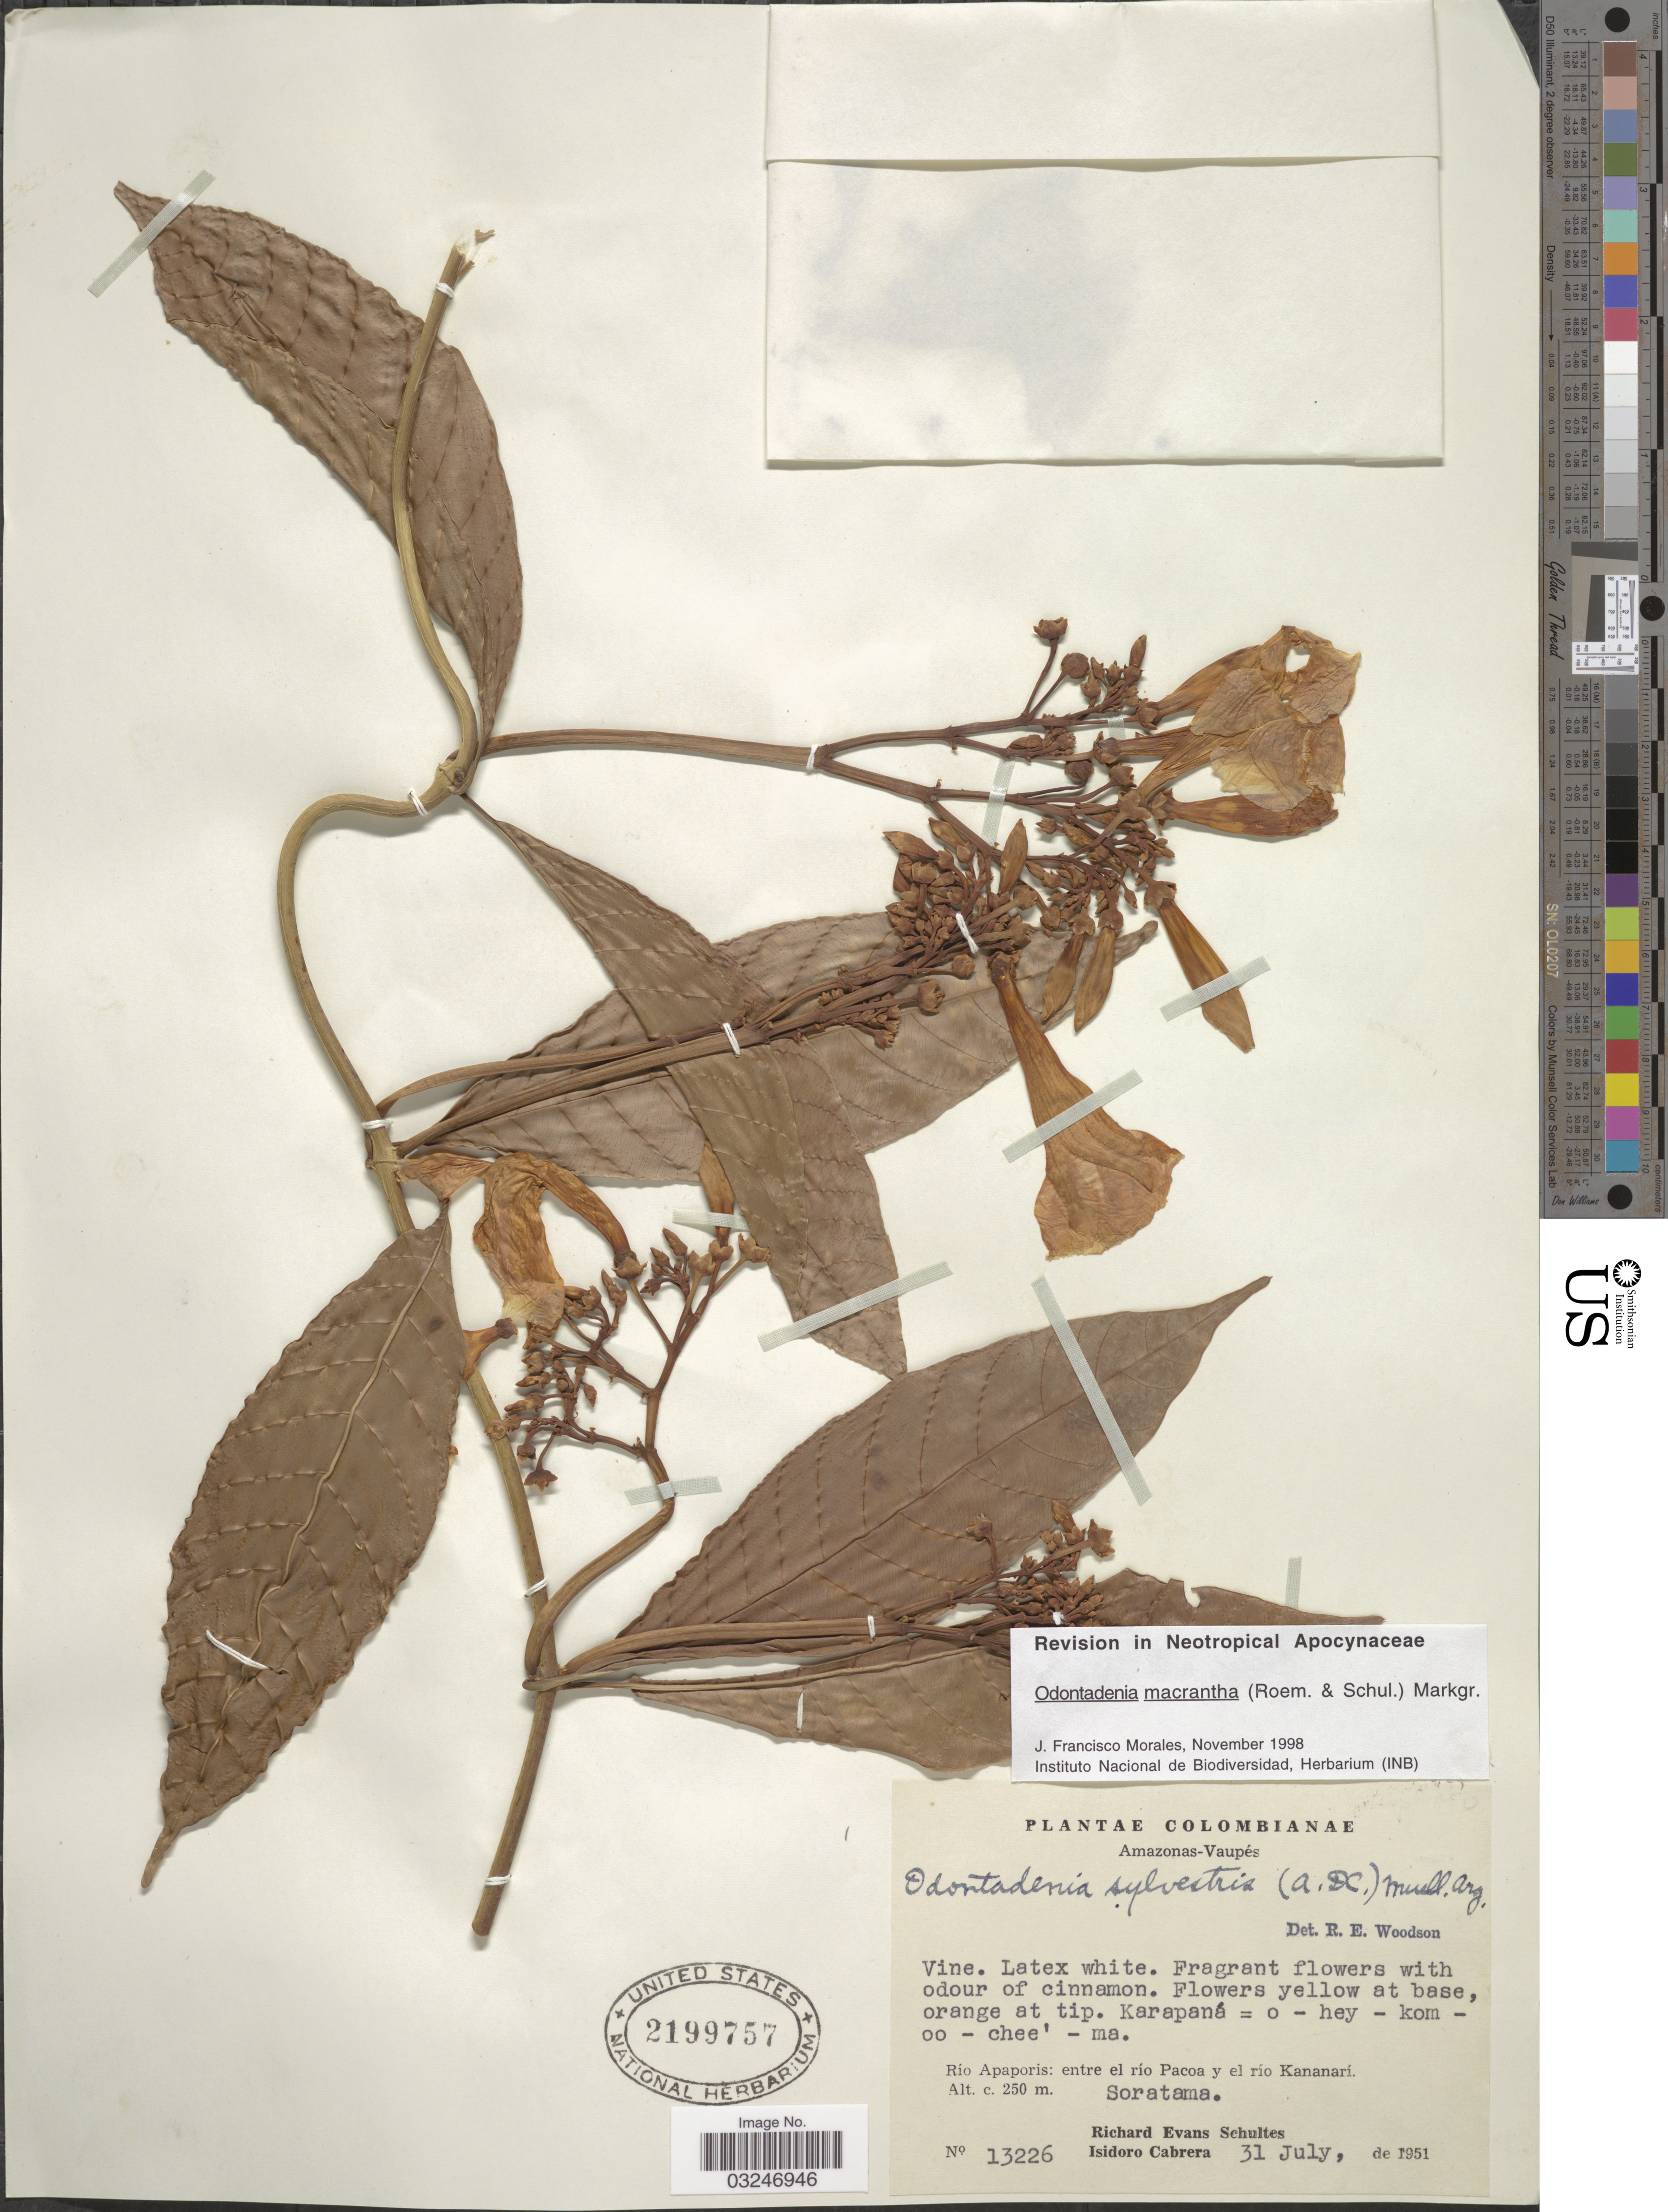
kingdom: Plantae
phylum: Tracheophyta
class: Magnoliopsida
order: Gentianales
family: Apocynaceae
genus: Odontadenia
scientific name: Odontadenia macrantha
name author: (Roem. & Schult.) Markgr.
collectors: R. E. Schultes & I. Cabrera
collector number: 13226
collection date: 1951-07-31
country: Colombia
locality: Amazonas-Vaupés. Río Apaporis: entre el río Pacoa y el río Kananarí. Soratama.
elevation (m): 250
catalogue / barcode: US 2199757